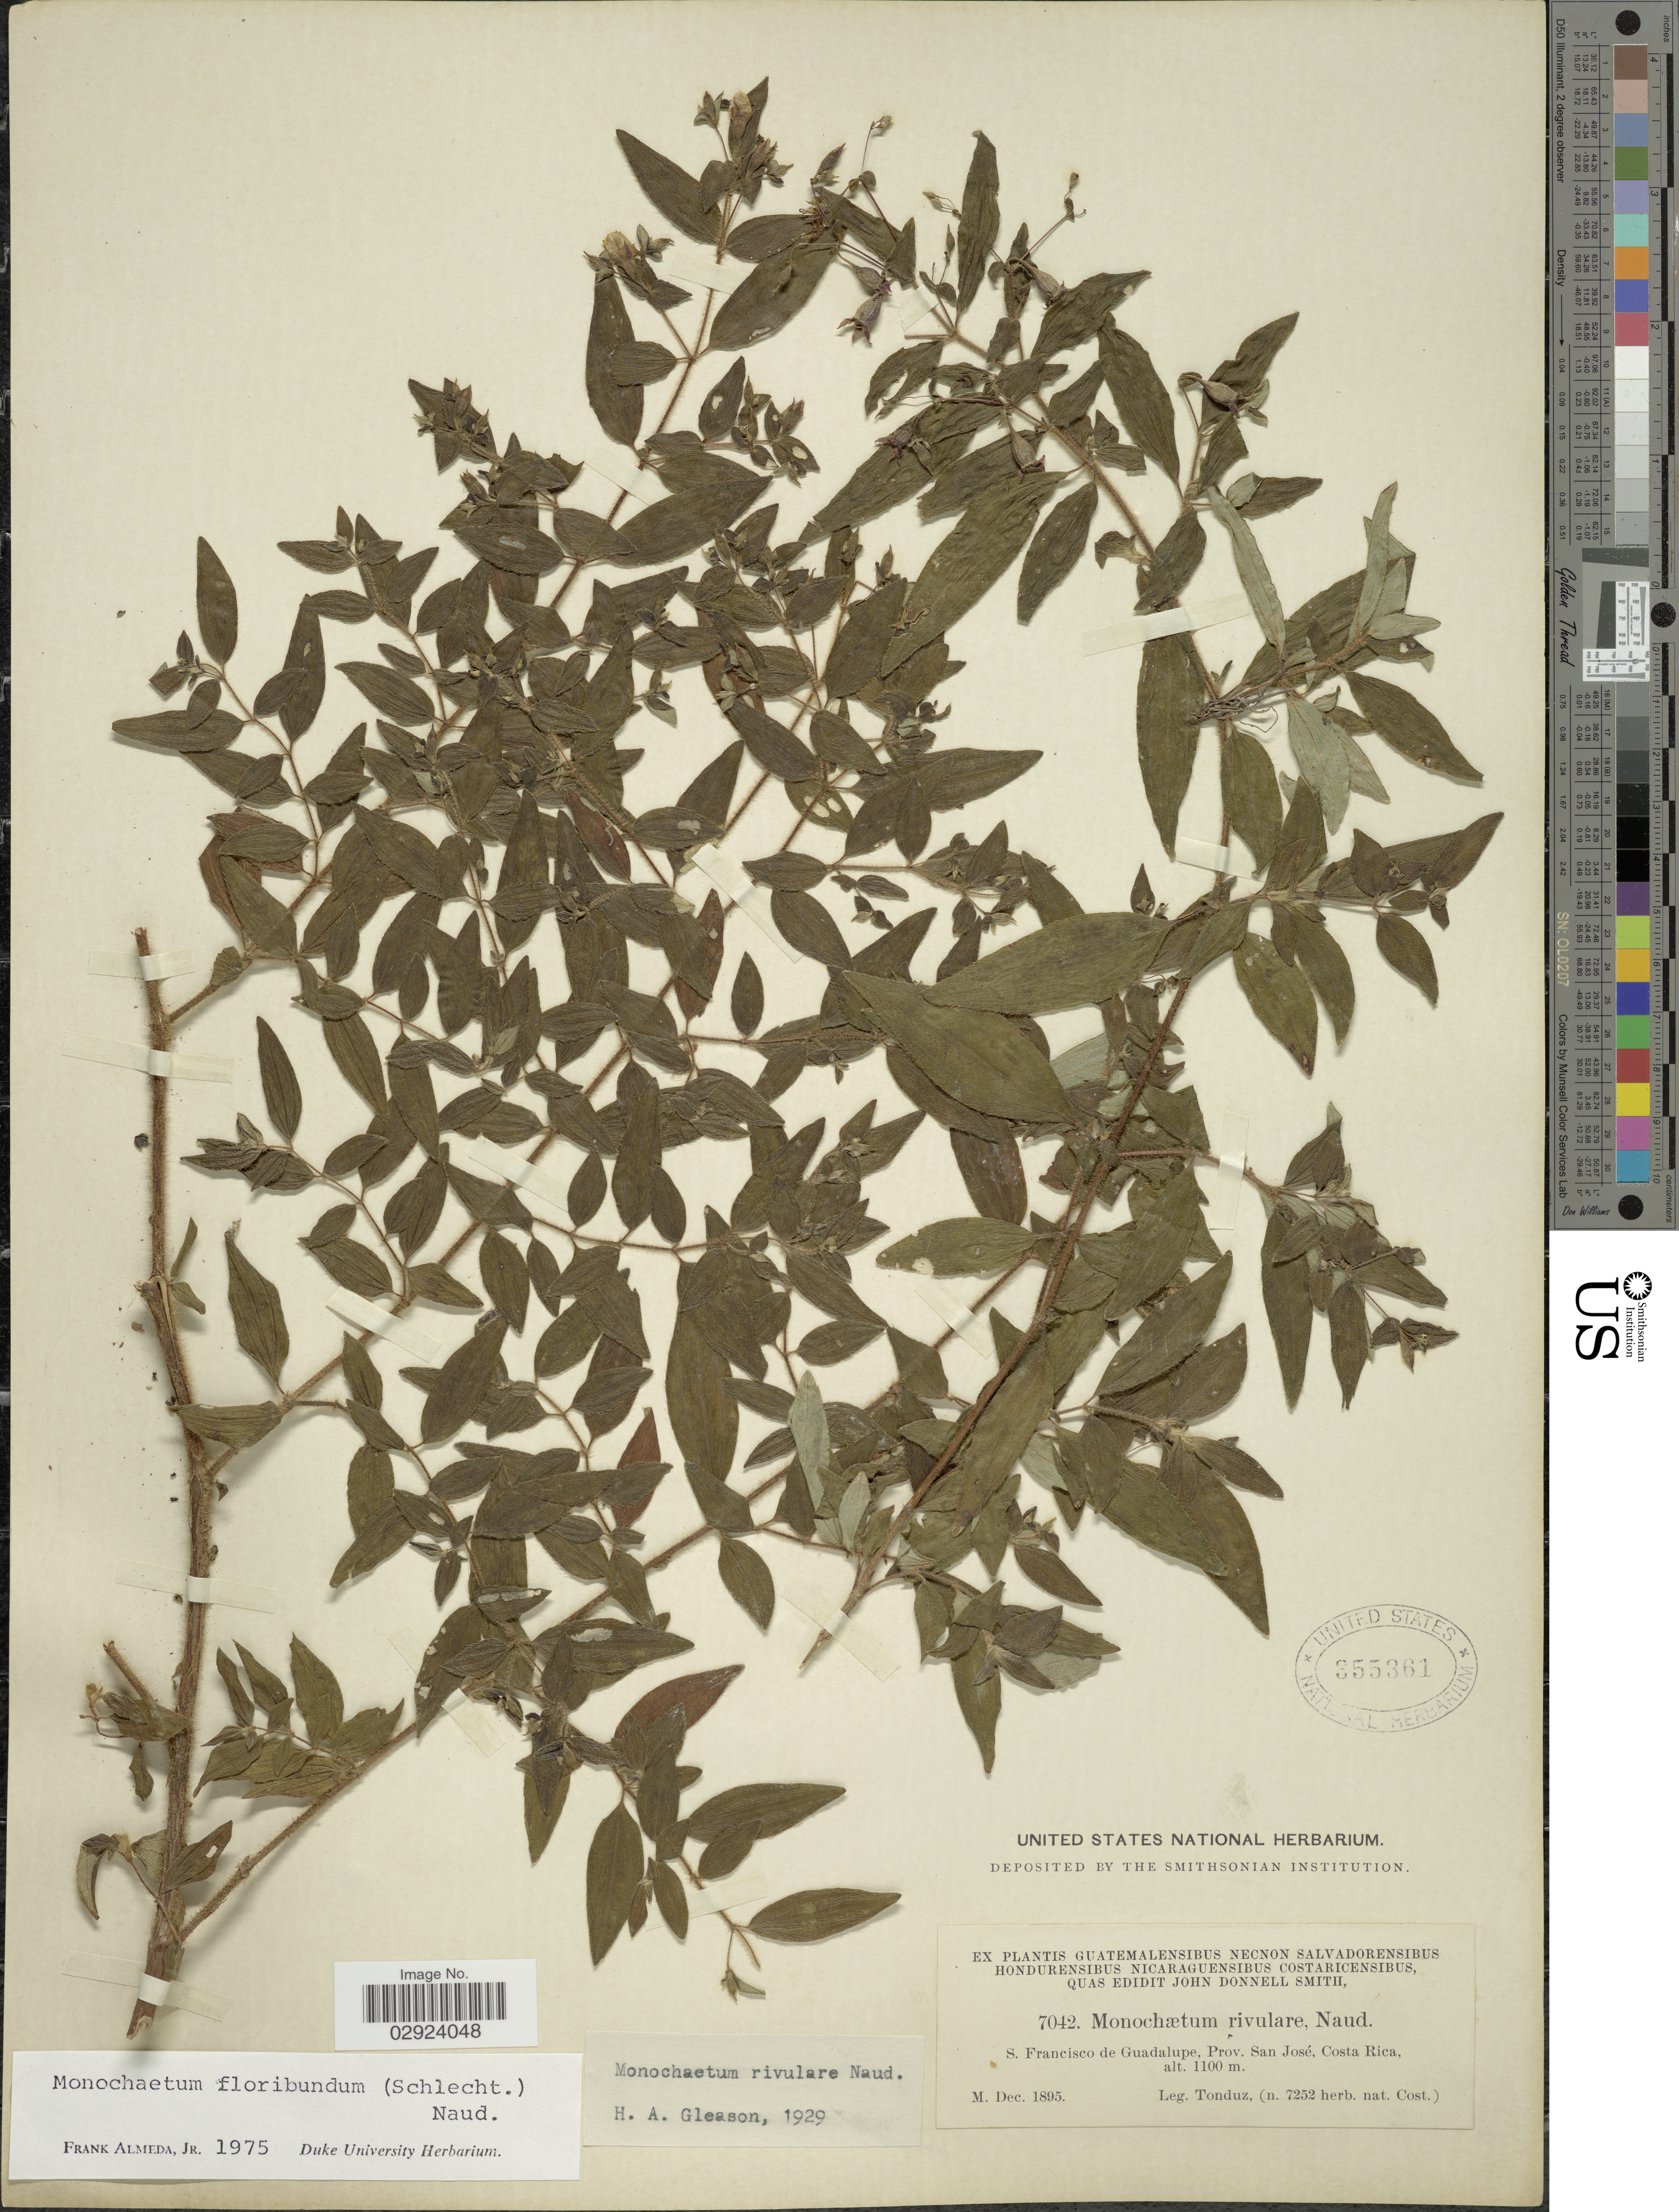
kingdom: Plantae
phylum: Tracheophyta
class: Magnoliopsida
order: Myrtales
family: Melastomataceae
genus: Monochaetum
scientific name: Monochaetum floribundum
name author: (Schltdl.) Naudin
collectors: Tonduz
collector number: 7042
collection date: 1895-12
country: Costa Rica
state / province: San José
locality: S. Francisco de Guadalupe.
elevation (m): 1100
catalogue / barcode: US 355361